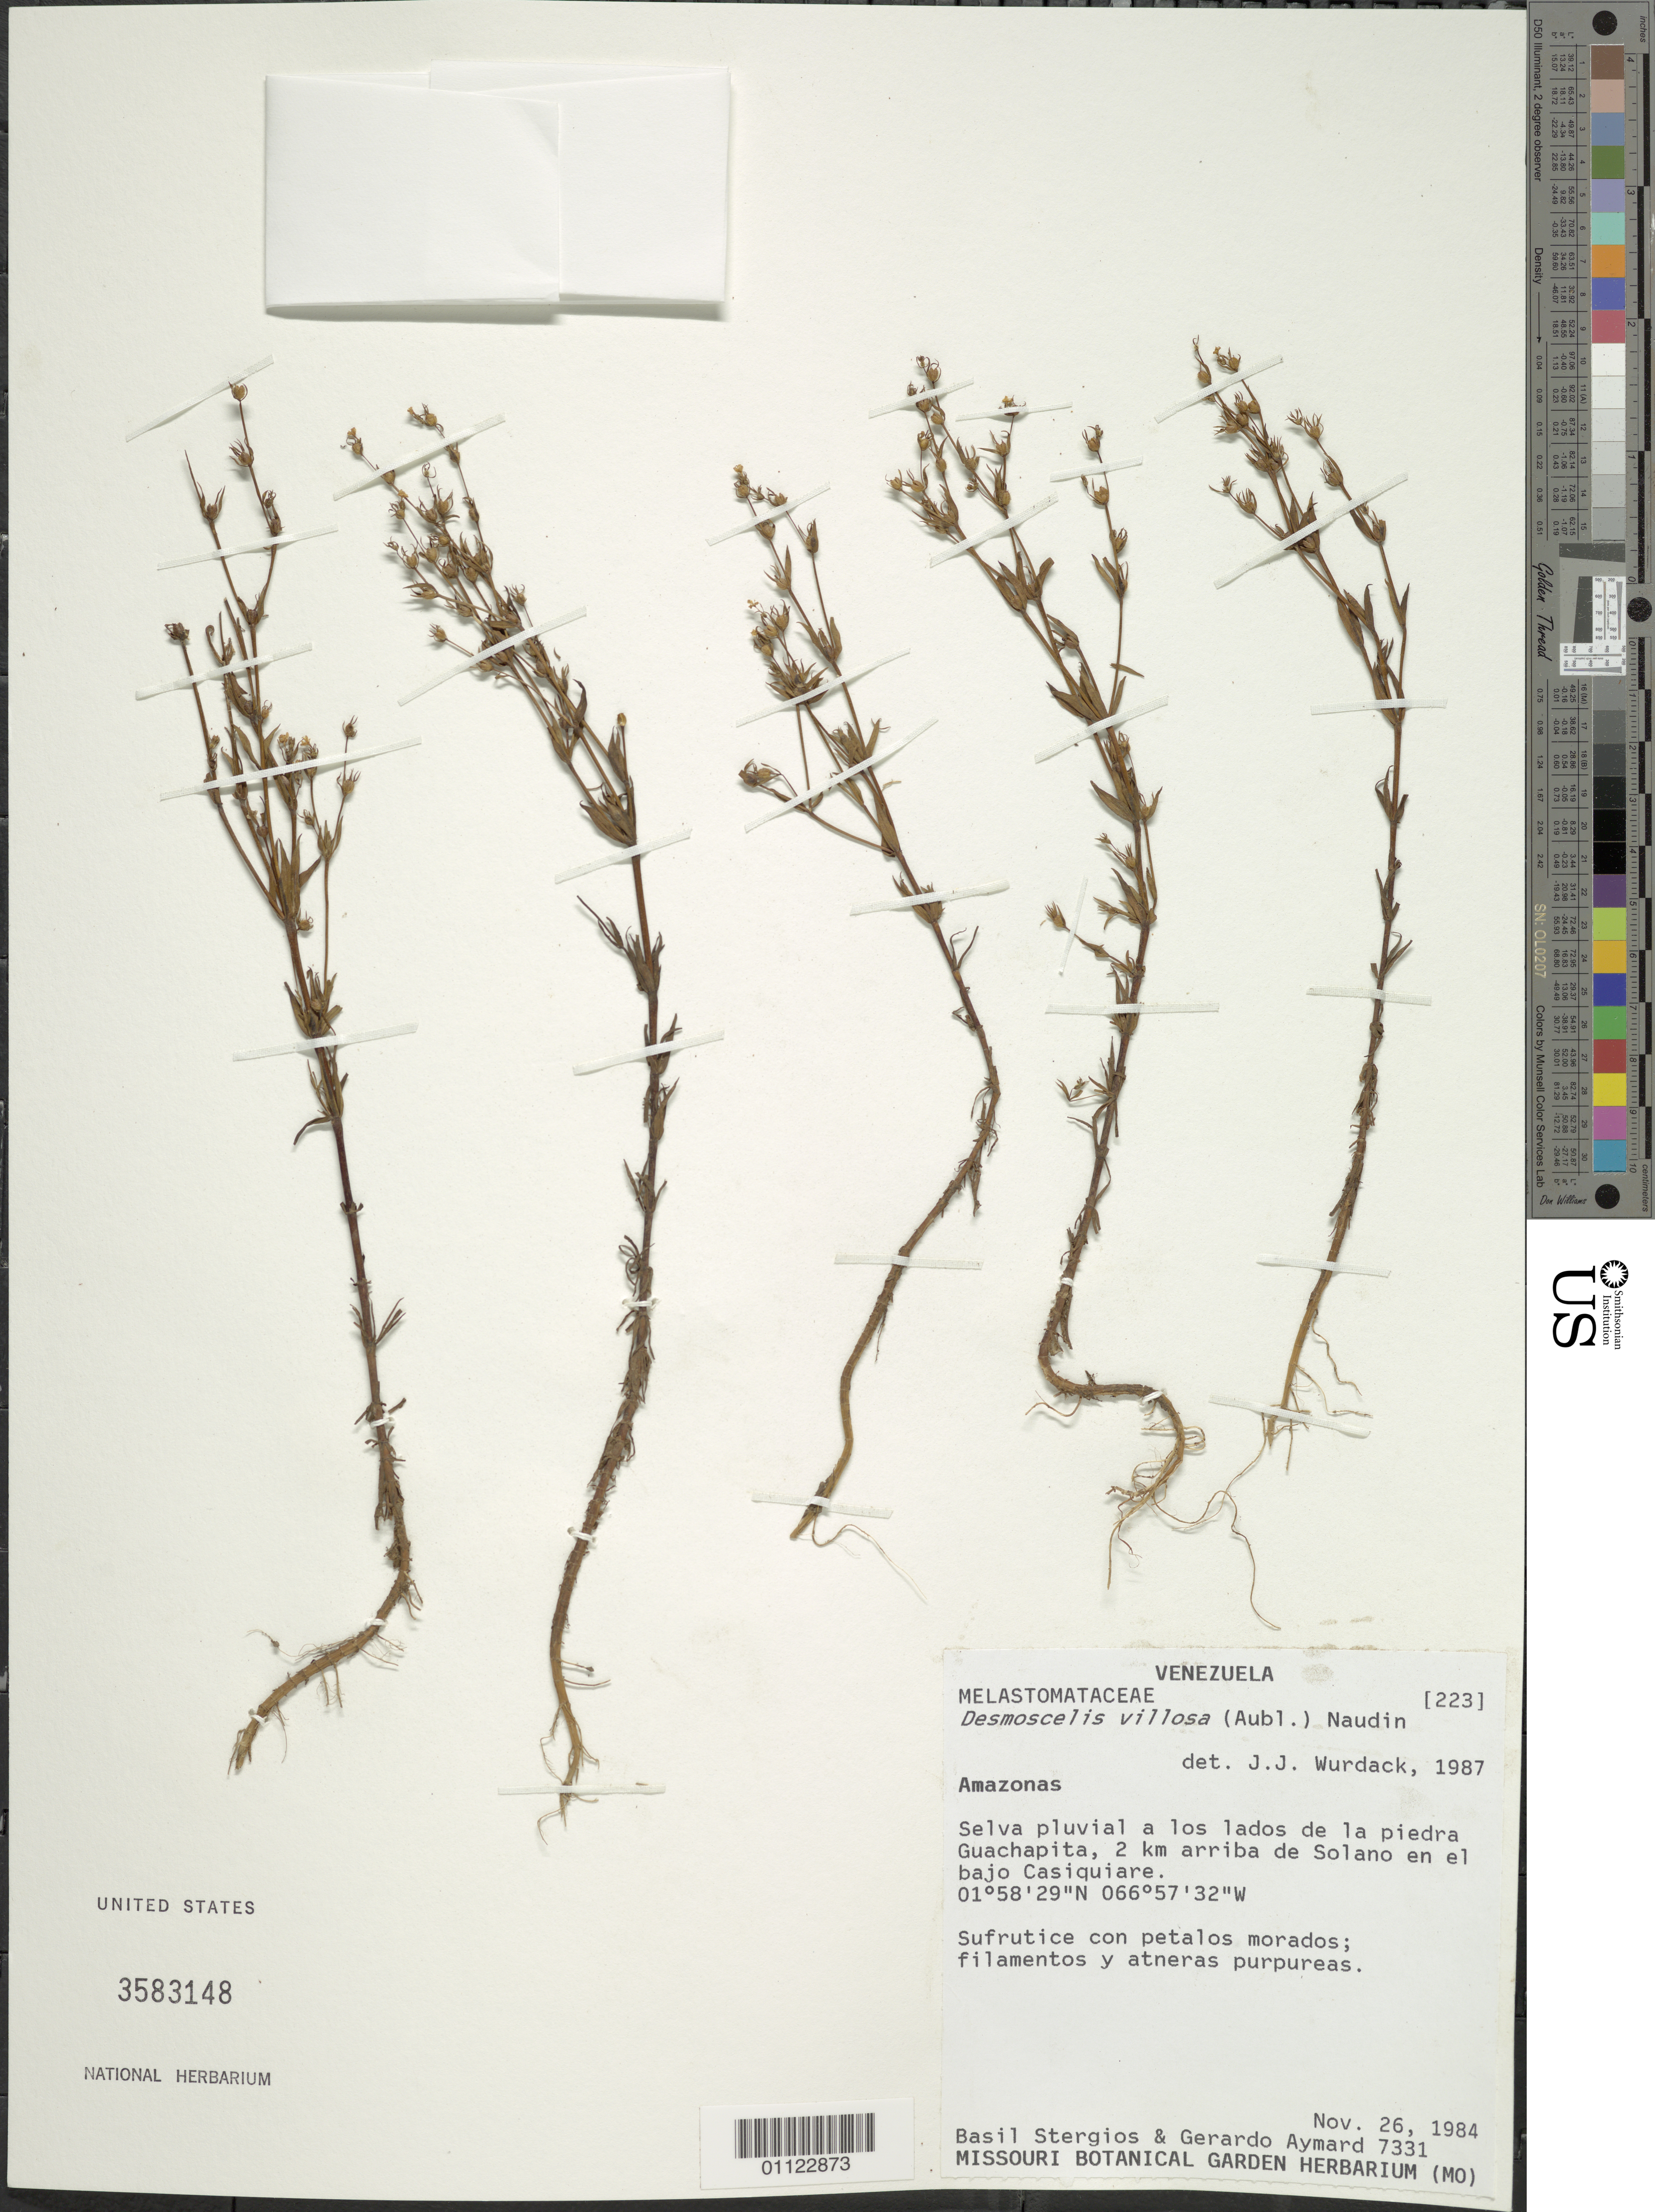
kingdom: Plantae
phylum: Tracheophyta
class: Magnoliopsida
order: Myrtales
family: Melastomataceae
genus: Desmoscelis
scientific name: Desmoscelis villosa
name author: (Aubl.) Naudin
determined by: Wurdack, John J., (US), US (UNITED STATES)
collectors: B. G. Stergios & G. A. Aymard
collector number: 7331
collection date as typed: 26-Nov-84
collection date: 1984-11-26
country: Venezuela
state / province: Amazonas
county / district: Río Negro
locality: Guachapita, 2 km arriba de Solano en el bajo Casiquiare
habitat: Selva pluvial a los lados de la piedra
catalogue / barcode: US 3583148